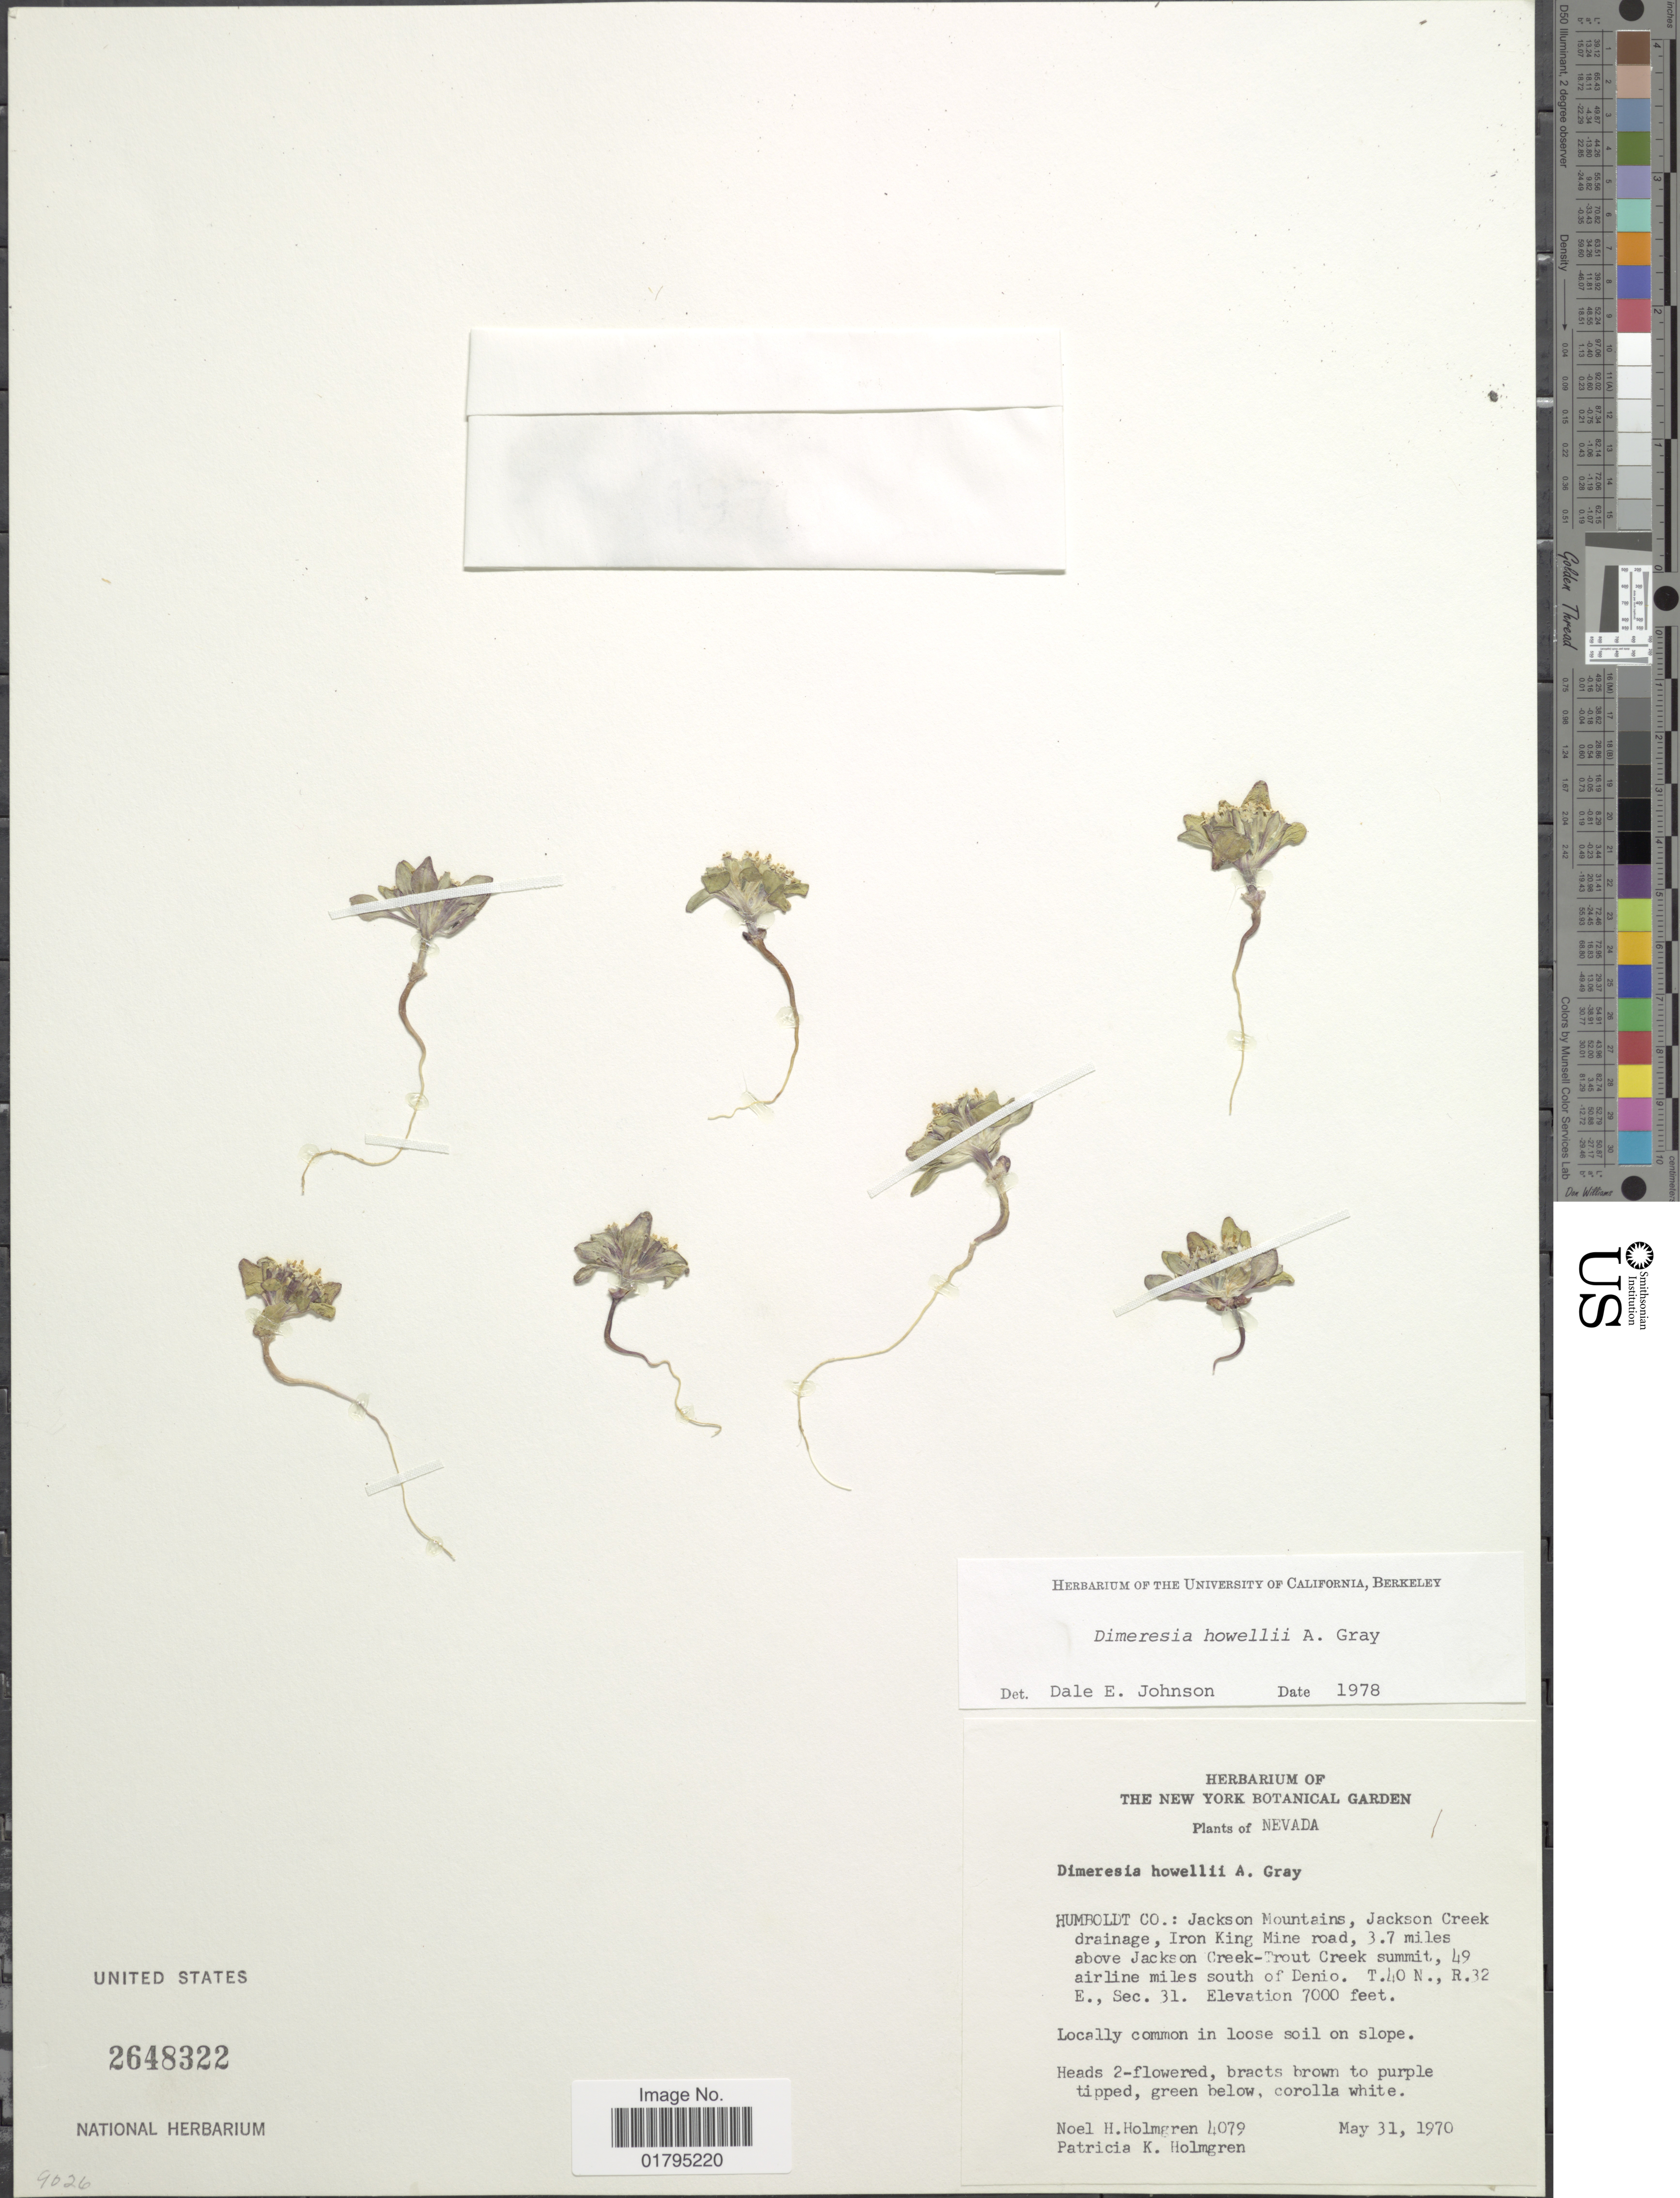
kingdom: Plantae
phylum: Tracheophyta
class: Magnoliopsida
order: Asterales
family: Asteraceae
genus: Dimeresia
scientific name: Dimeresia howellii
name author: A. Gray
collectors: N. H. Holmgren & P. K. Holmgren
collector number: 4079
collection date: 1970-05-31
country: United States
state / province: Nevada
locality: Humrodlt Co.: Jackson Mountains, Jackson Creek drainaige, Iron King Mine road,, 3.7 miles above Jackcon Creek -Trout Creek Summit, 49 airline miles south of Denio. T.40 N., R.32 E. Sec.31.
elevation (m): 2134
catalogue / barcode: US 2648322